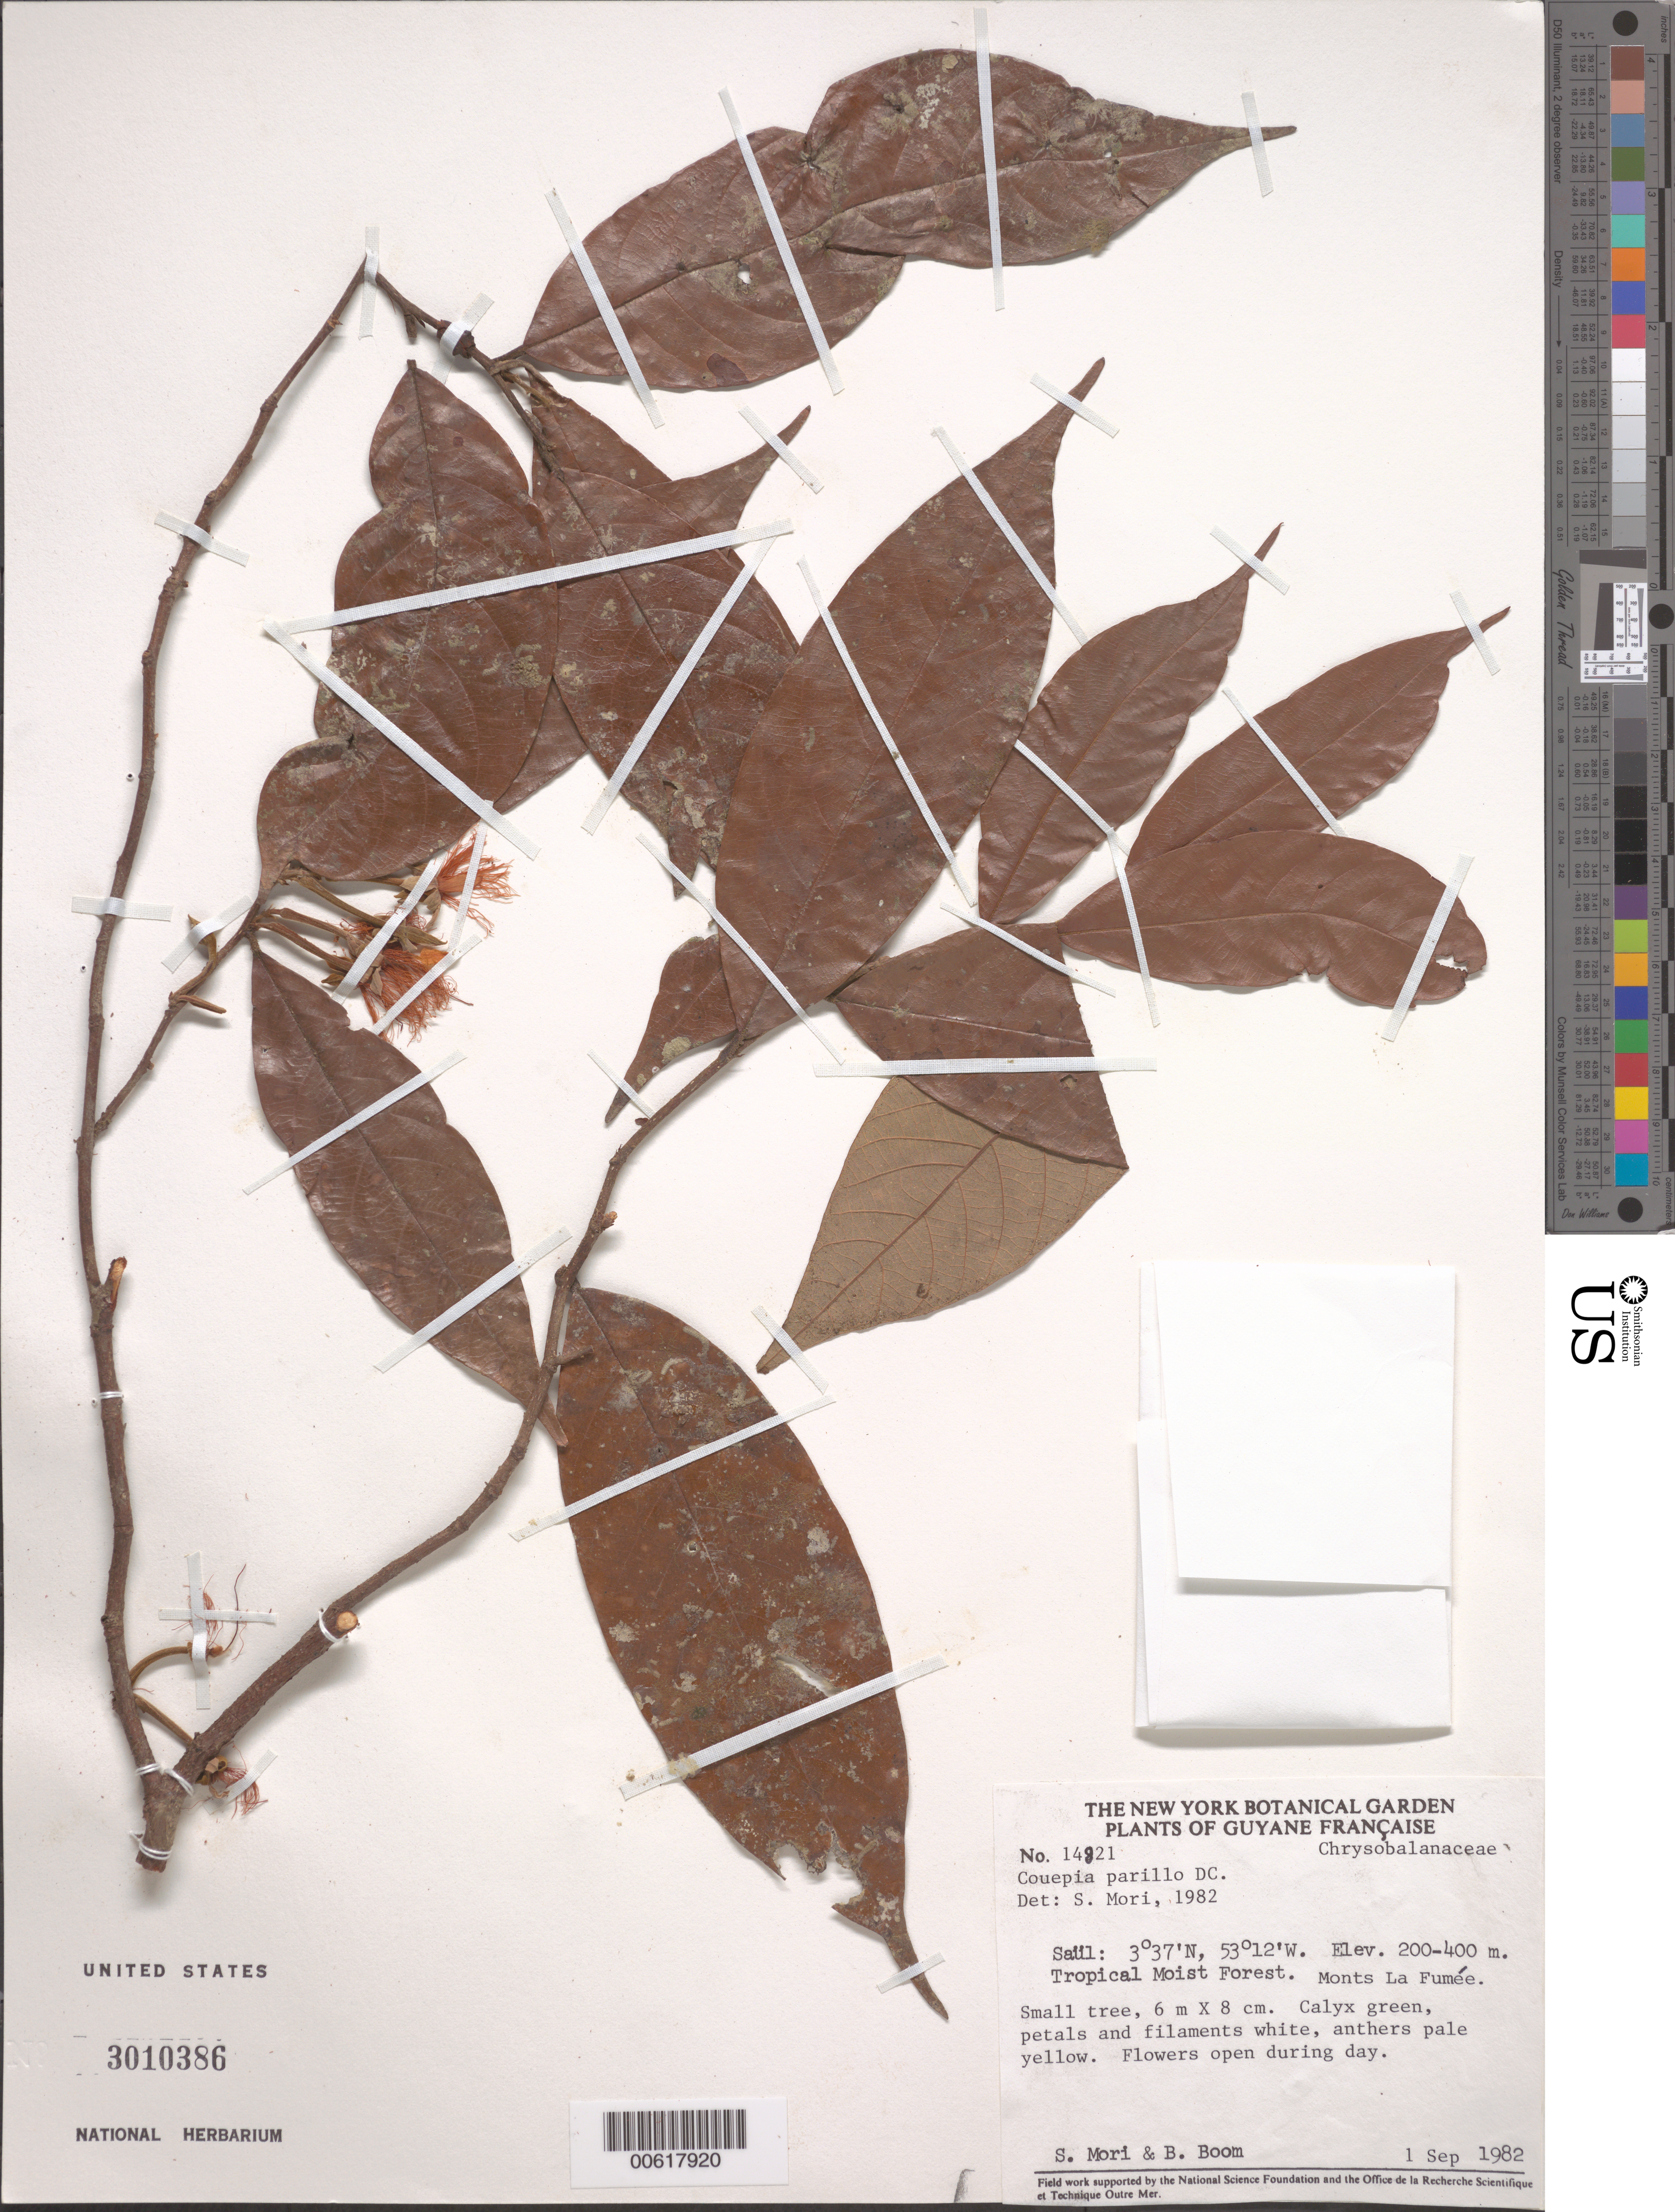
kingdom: Plantae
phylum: Tracheophyta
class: Magnoliopsida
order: Malpighiales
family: Chrysobalanaceae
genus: Gaulettia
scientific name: Gaulettia parillo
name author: (DC.) Sothers & Prance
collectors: S. Mori & B. M. Boom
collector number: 14821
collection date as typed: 1-Sep-82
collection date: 1982-09-01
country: French Guiana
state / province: Saint-Laurent-du-Maroni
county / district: Saül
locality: Saül, Monts La Fumée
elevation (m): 200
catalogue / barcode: US 3010386